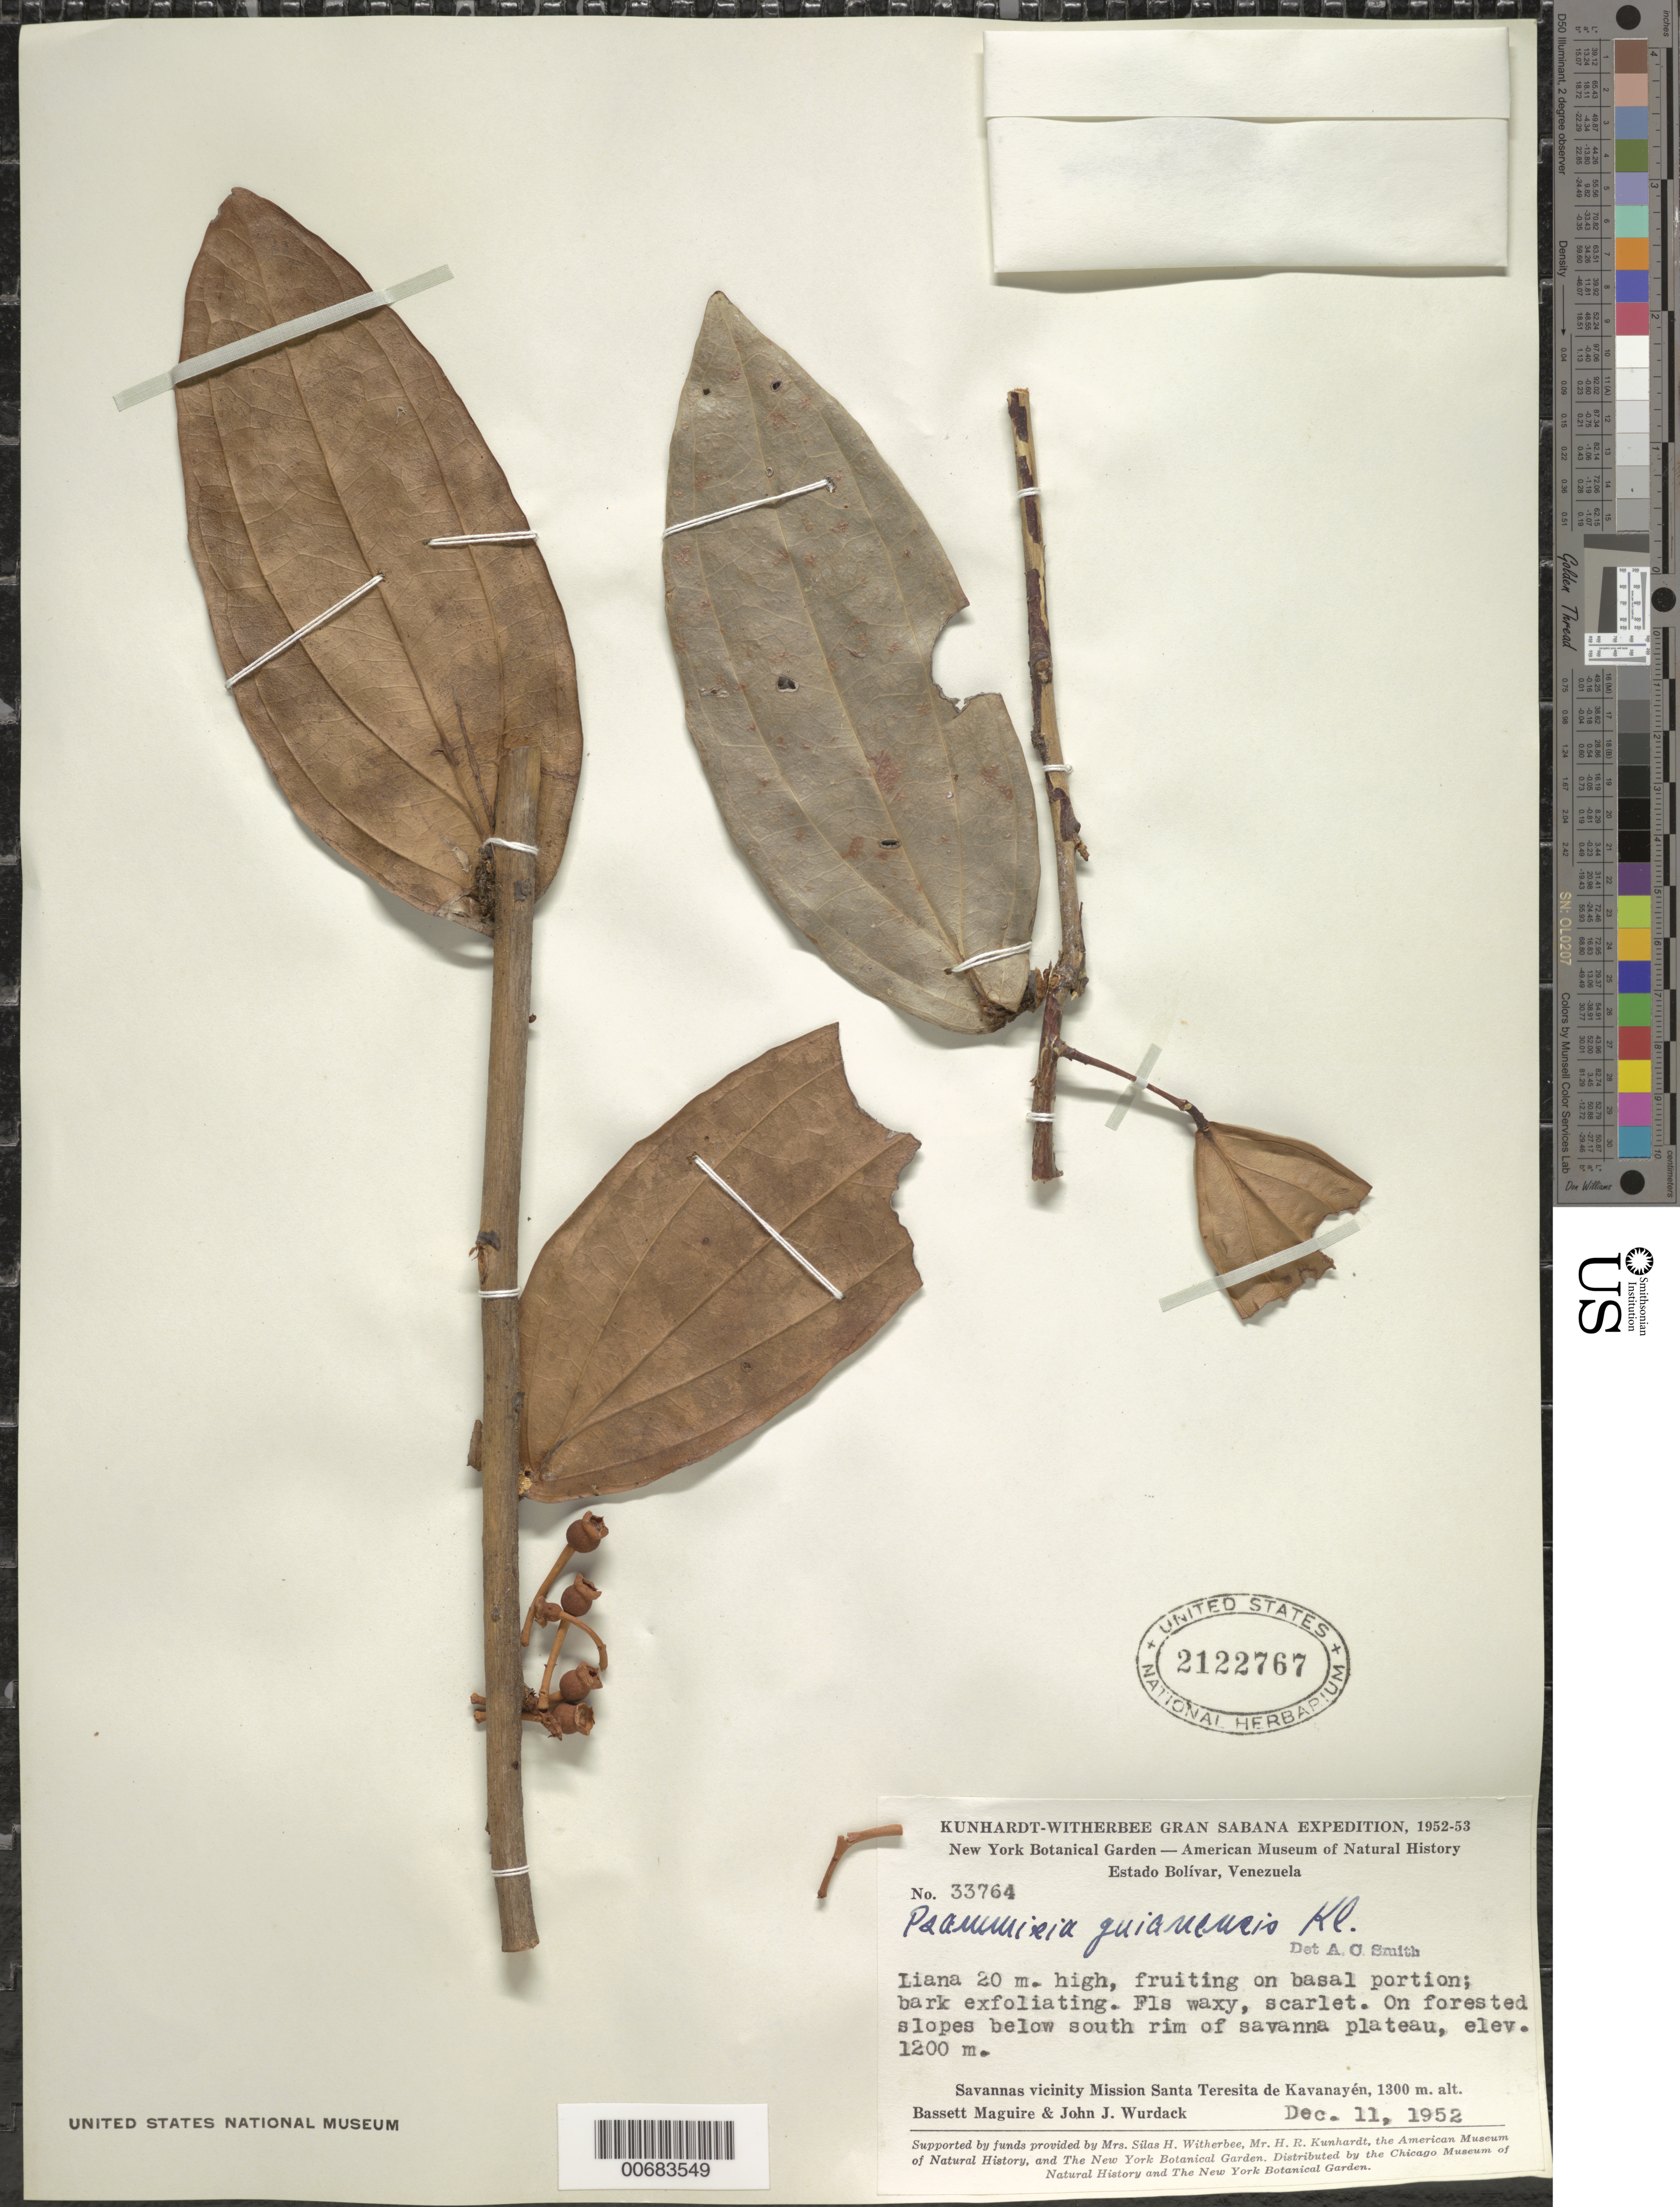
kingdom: Plantae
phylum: Tracheophyta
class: Magnoliopsida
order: Ericales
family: Ericaceae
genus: Psammisia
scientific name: Psammisia guianensis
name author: Klotzsch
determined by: Smith, A. C.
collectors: B. Maguire & J. J. Wurdack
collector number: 33764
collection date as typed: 11-Dec-52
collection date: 1952-12-11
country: Venezuela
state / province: Bolívar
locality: Mission Santa Teresita de Kavanayén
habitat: Forested slopes, savanna plateau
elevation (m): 1200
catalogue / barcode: US 2122767